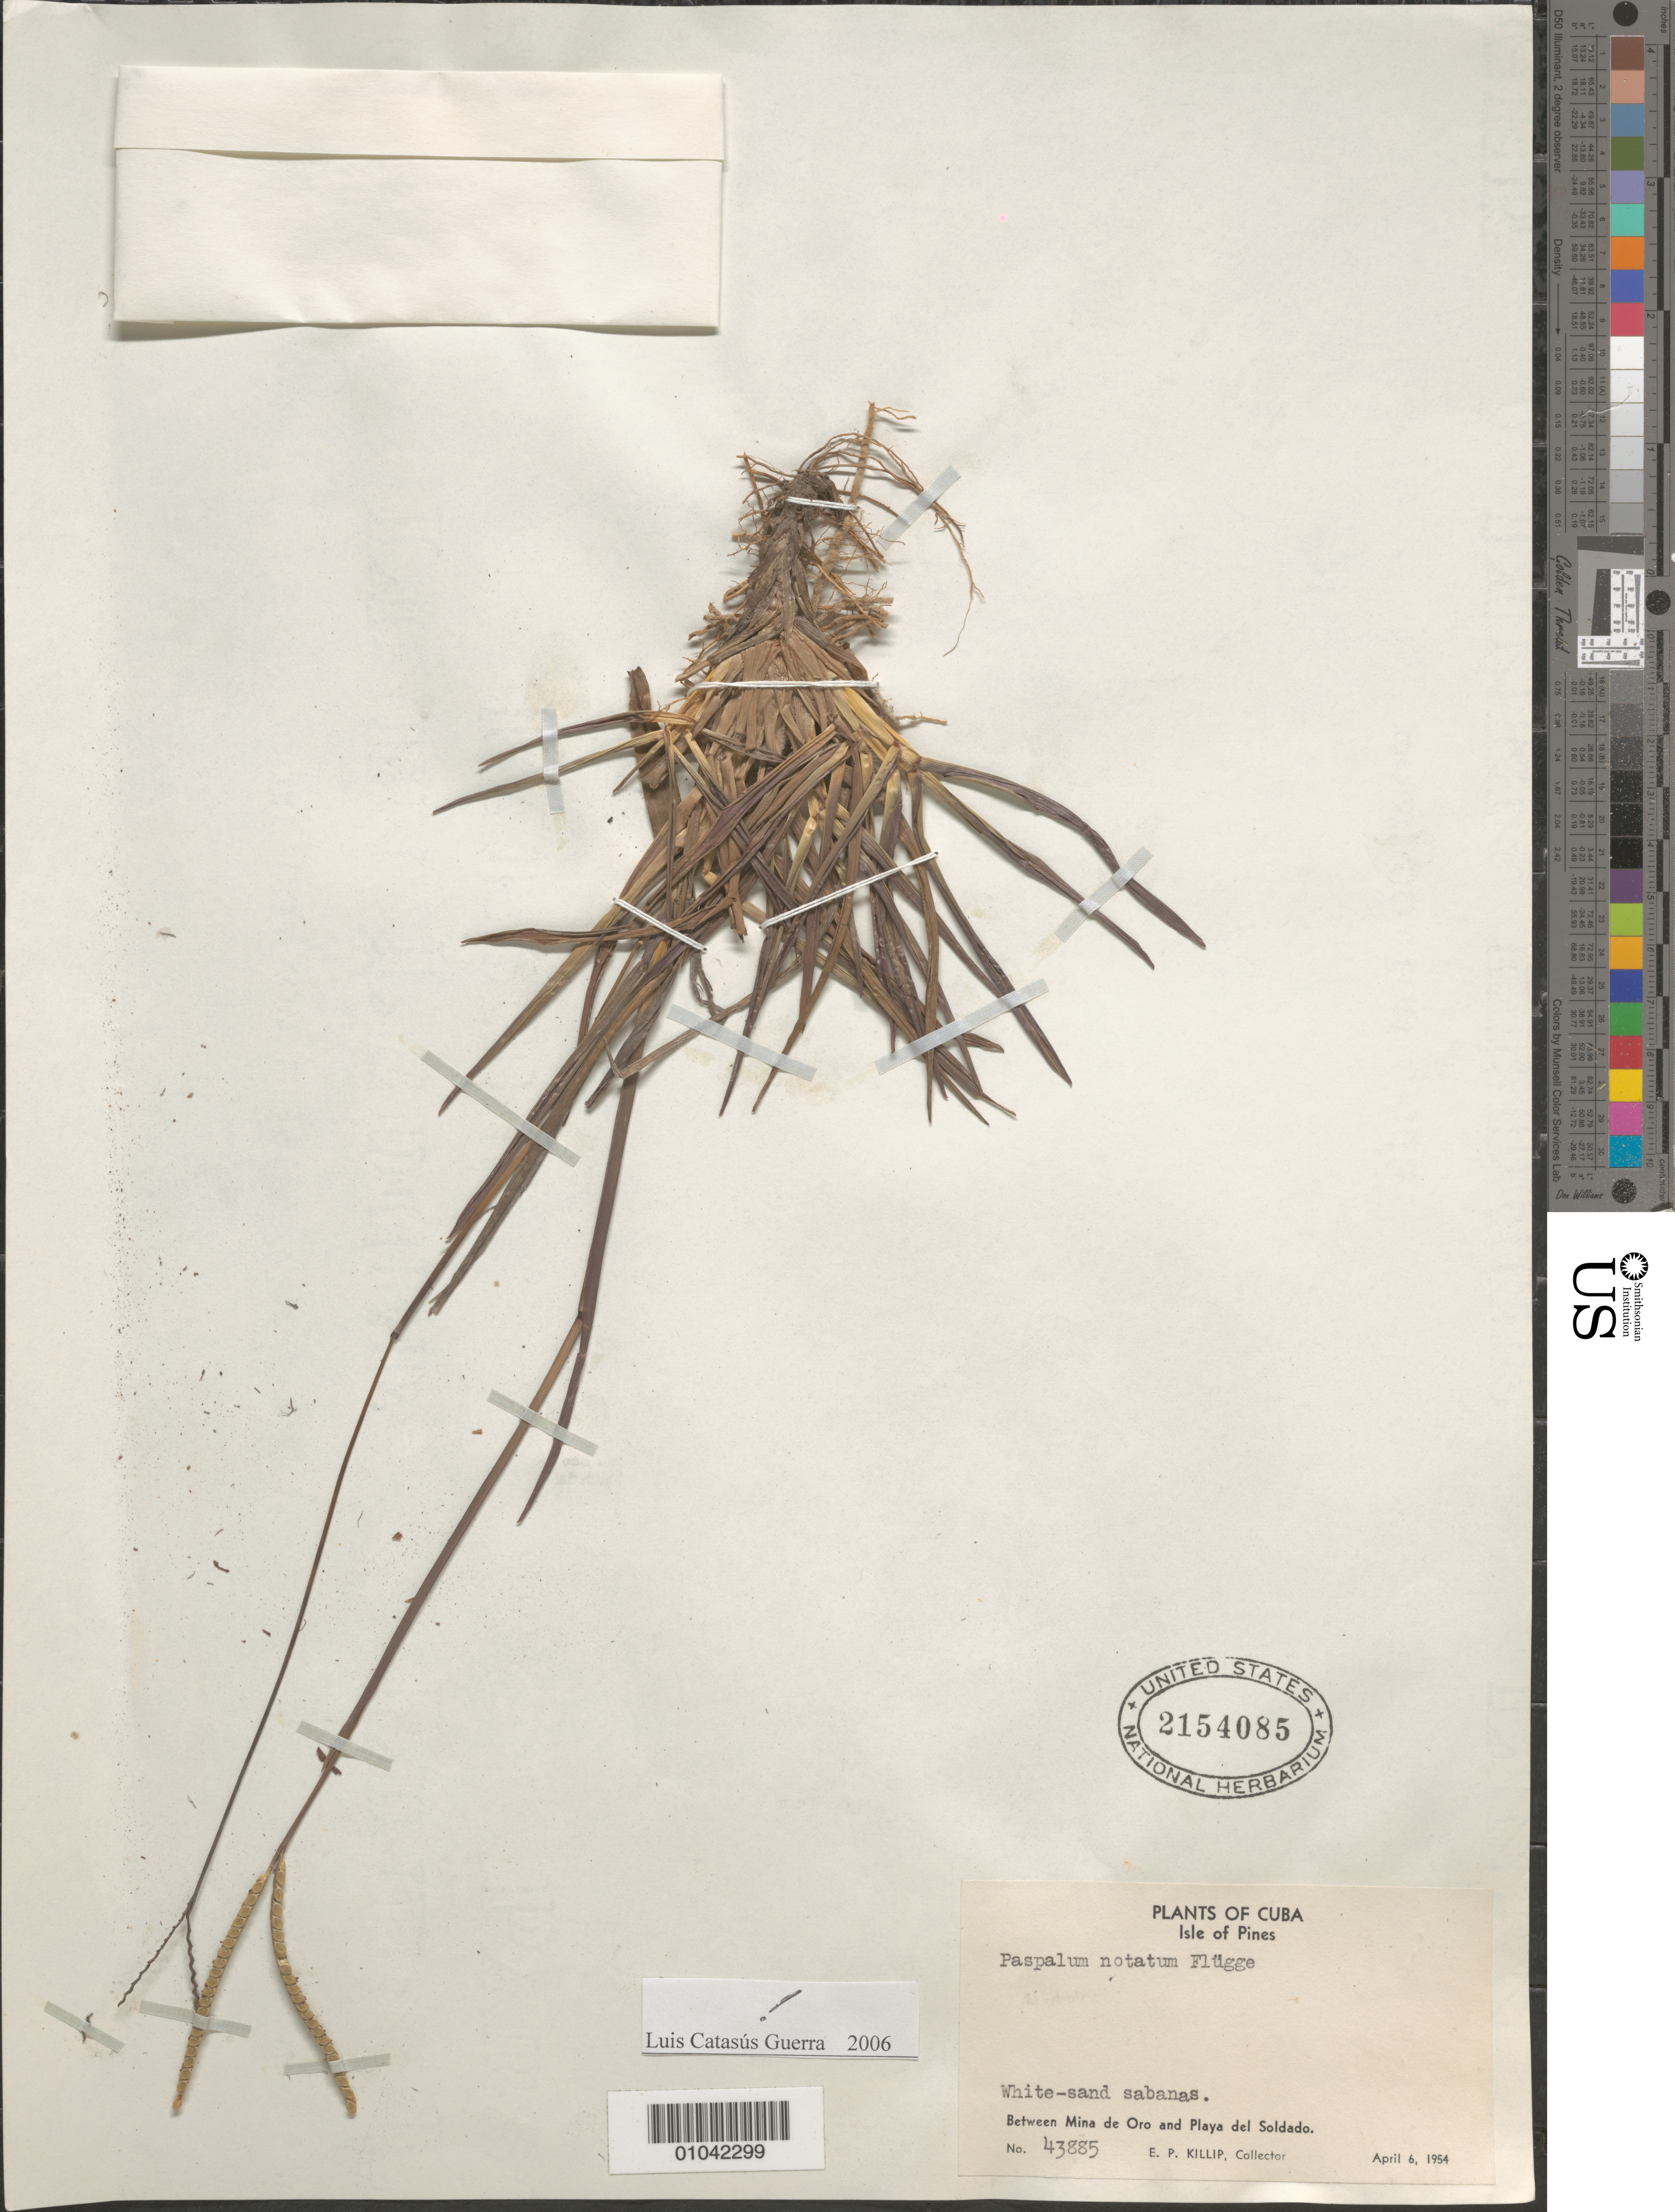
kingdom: Plantae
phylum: Tracheophyta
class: Liliopsida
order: Poales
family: Poaceae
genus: Paspalum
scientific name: Paspalum notatum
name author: Flüggé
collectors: E. P. Killip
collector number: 43885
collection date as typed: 06 Apr 1954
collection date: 1954-04-06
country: Cuba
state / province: Isla de la Juventud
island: Isla de la Juventud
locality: [Isle of Pines], between Mina de Oro and Playa del Soldado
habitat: white-sand savannas.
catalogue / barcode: US 2154085